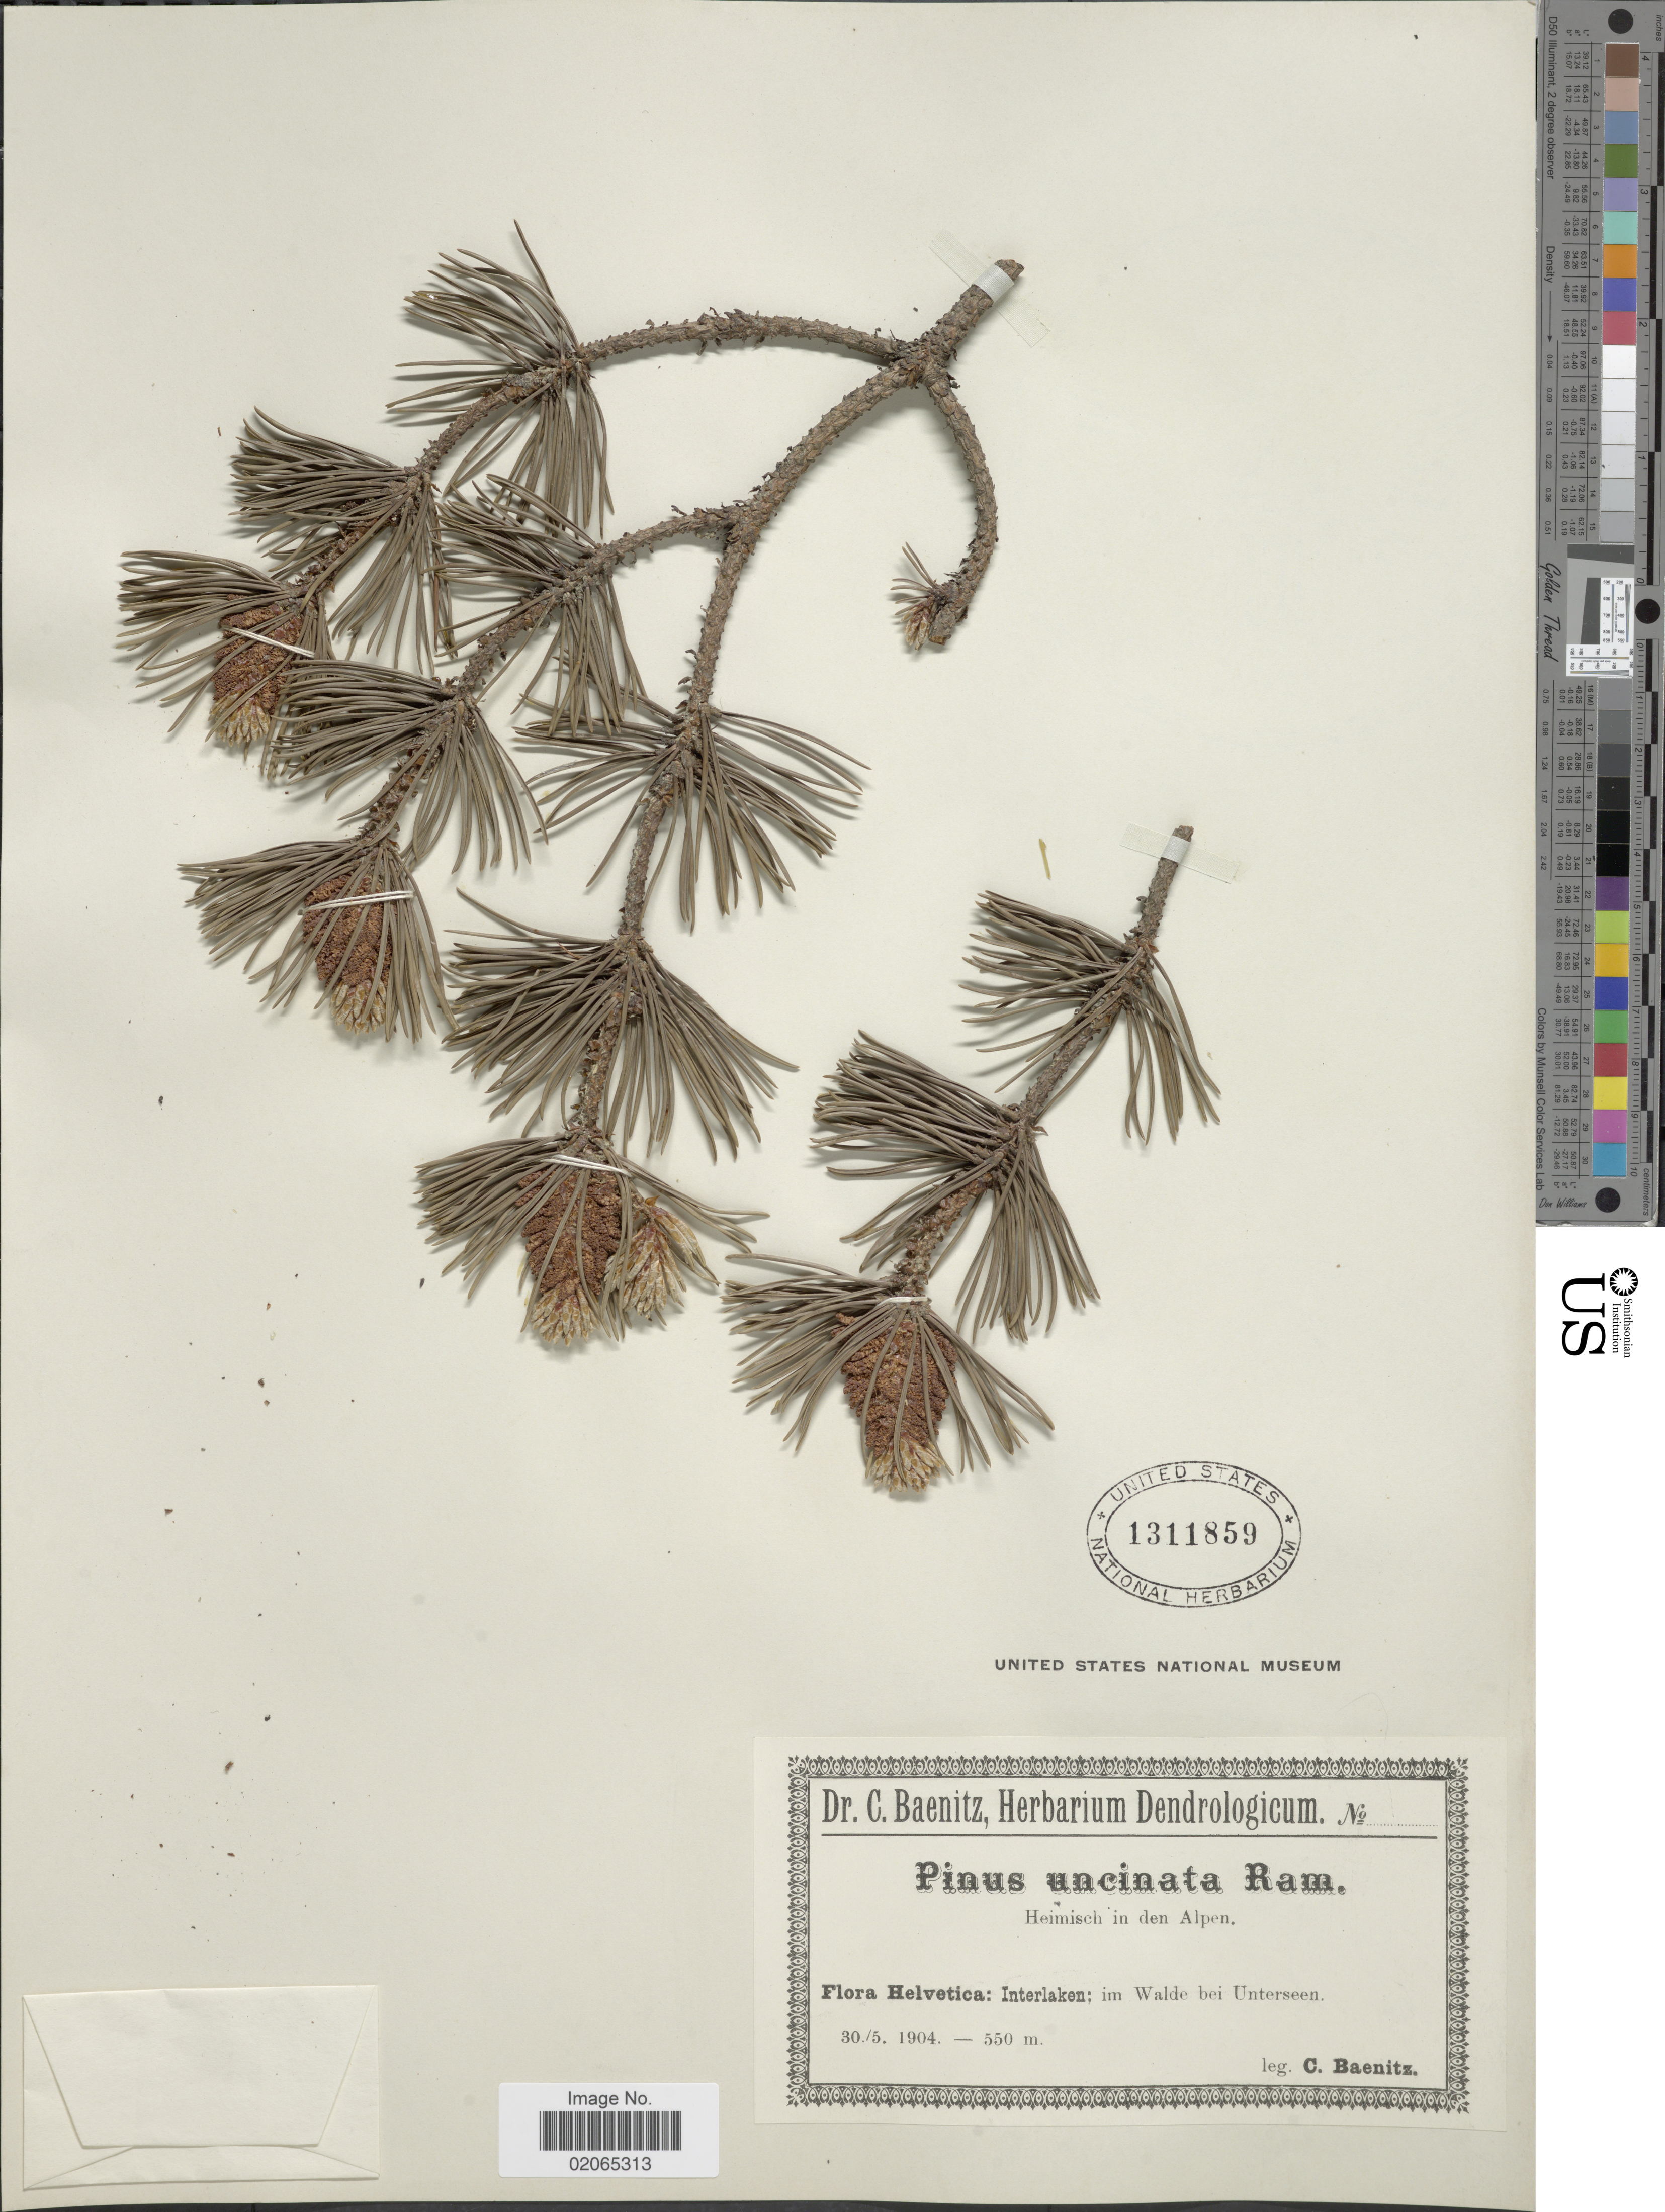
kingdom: Plantae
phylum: Tracheophyta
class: Pinopsida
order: Pinales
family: Pinaceae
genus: Pinus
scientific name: Pinus mugo var. uncinata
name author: (Ramond ex DC.) Fiori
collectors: C. G. Baenitz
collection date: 1904-05-30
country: Switzerland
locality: Helvetica: Interlaken: im Walde bei Unterseen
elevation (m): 550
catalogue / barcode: US 1311859